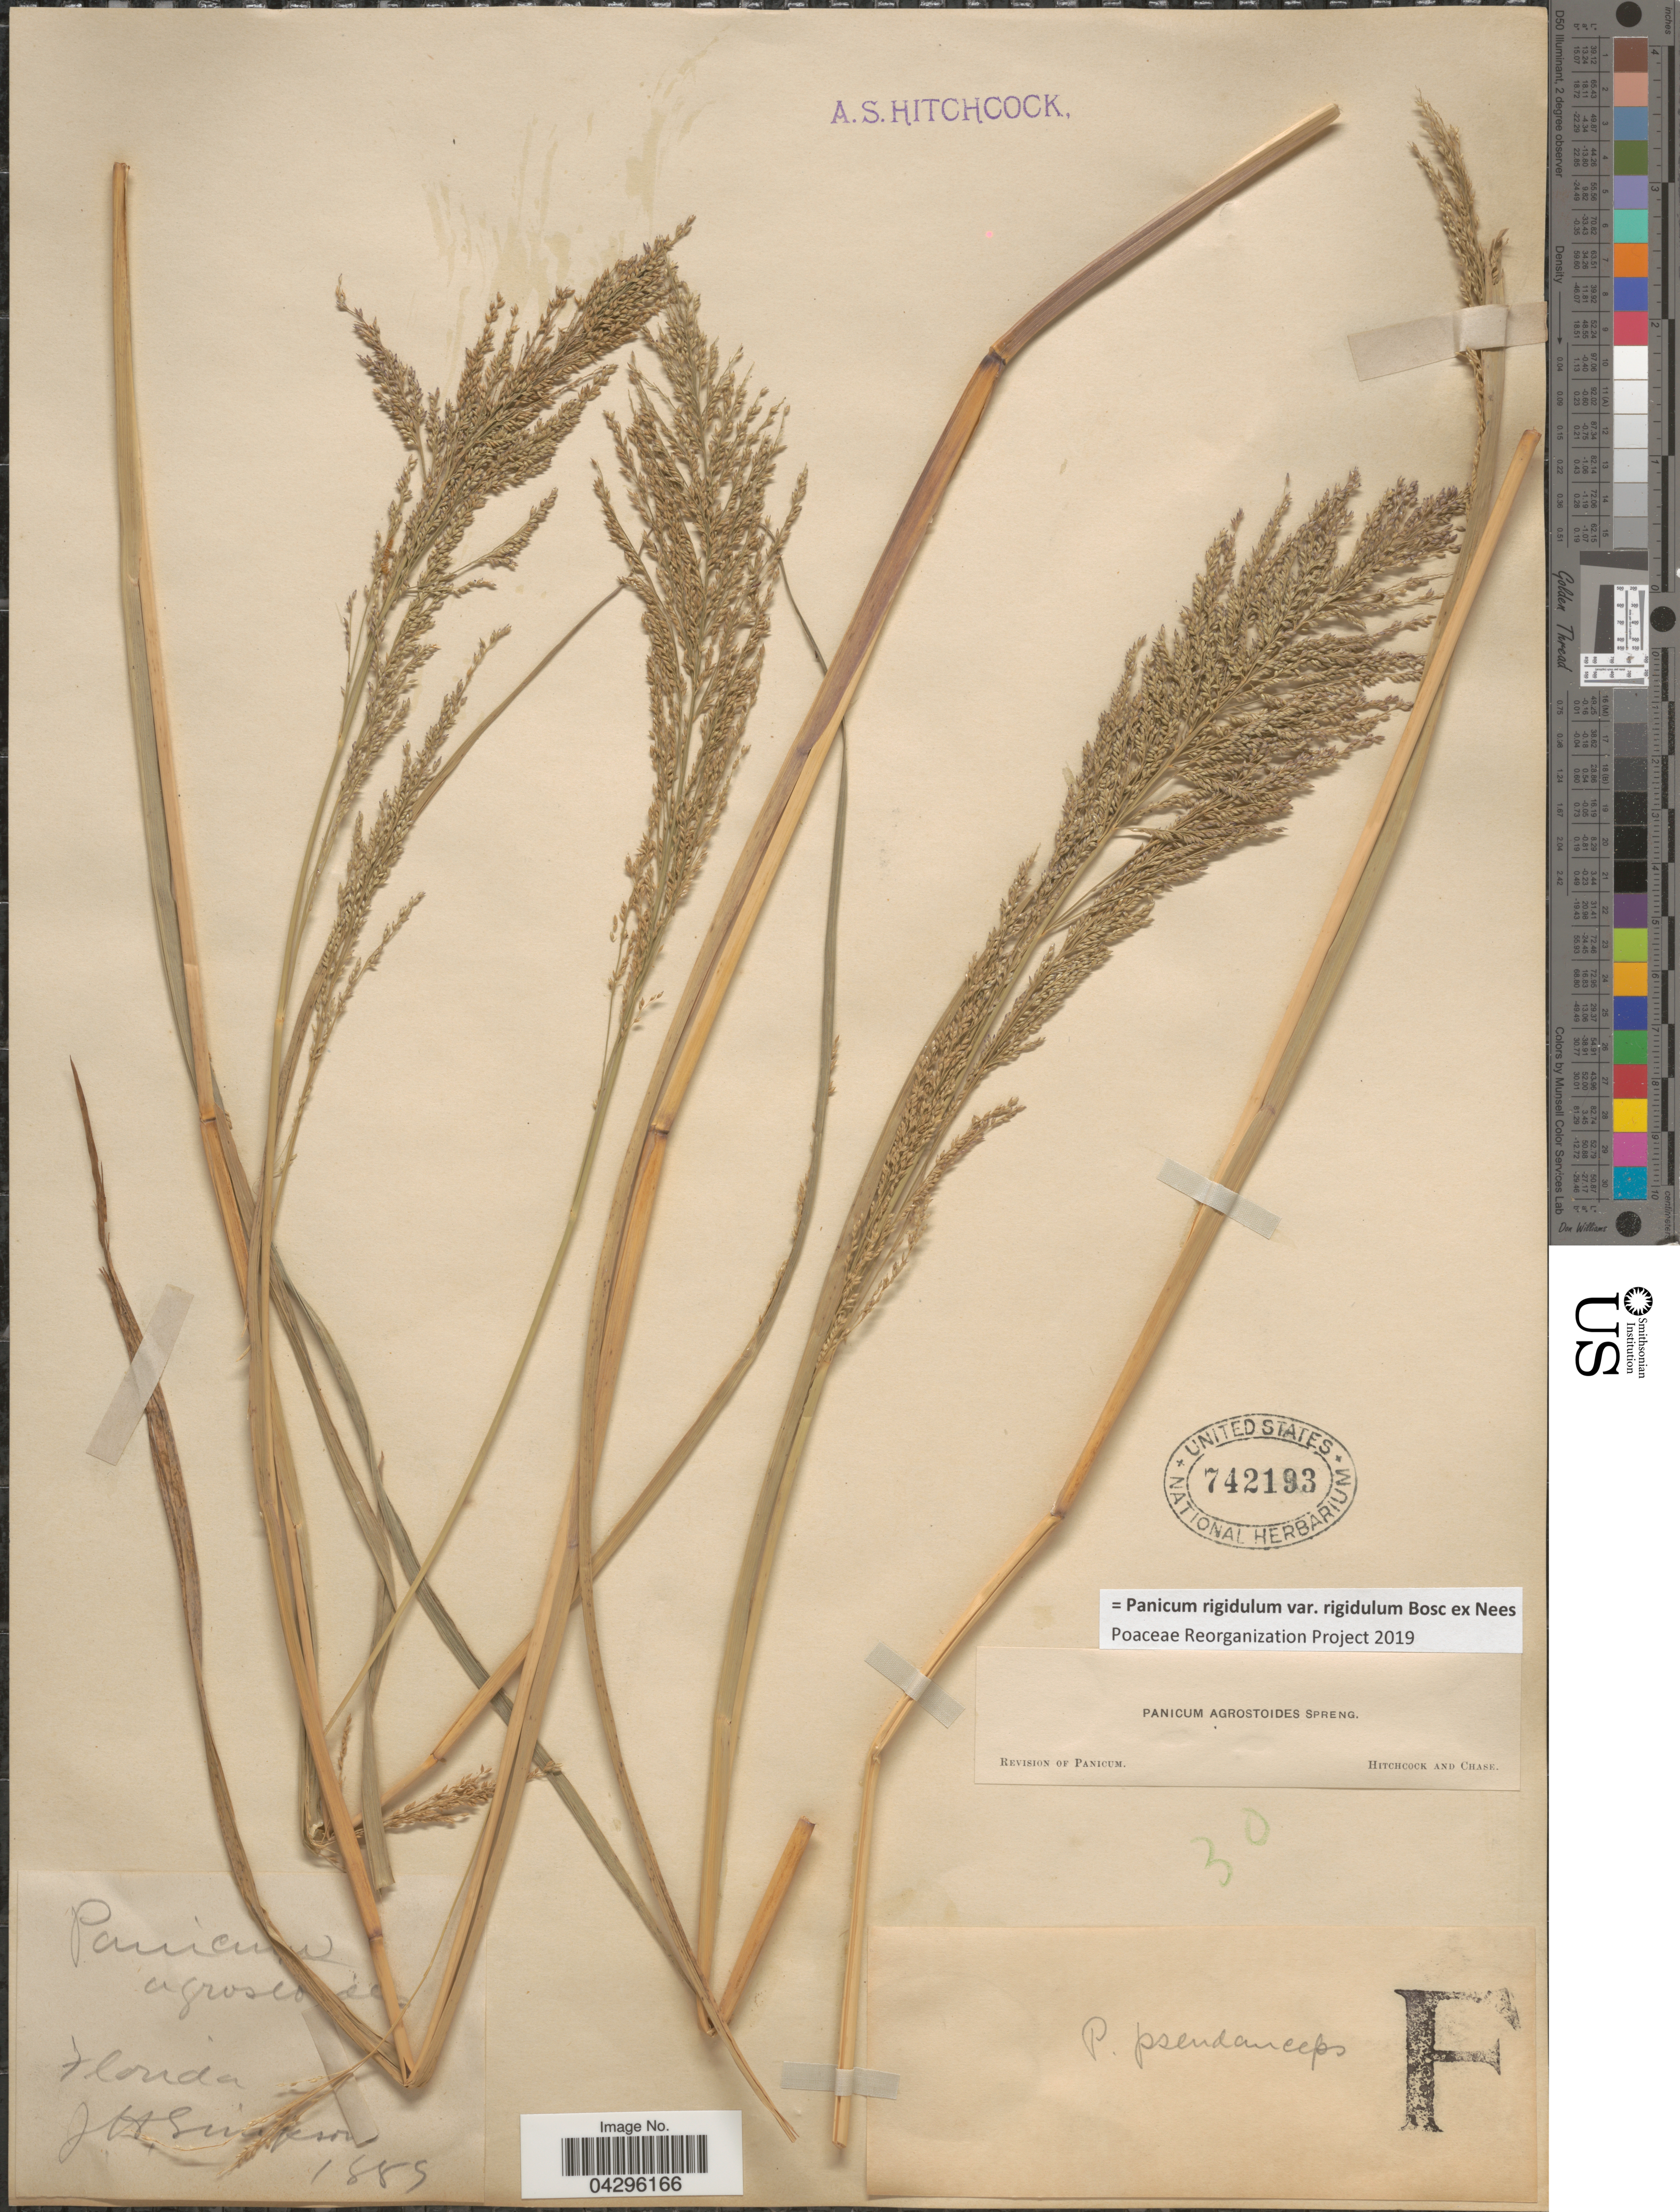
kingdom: Plantae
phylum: Tracheophyta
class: Liliopsida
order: Poales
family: Poaceae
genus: Panicum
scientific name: Panicum rigidulum var. rigidulum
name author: Bosc ex Nees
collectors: J. H. Simpson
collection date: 1885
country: United States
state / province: Florida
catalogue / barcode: US 742193